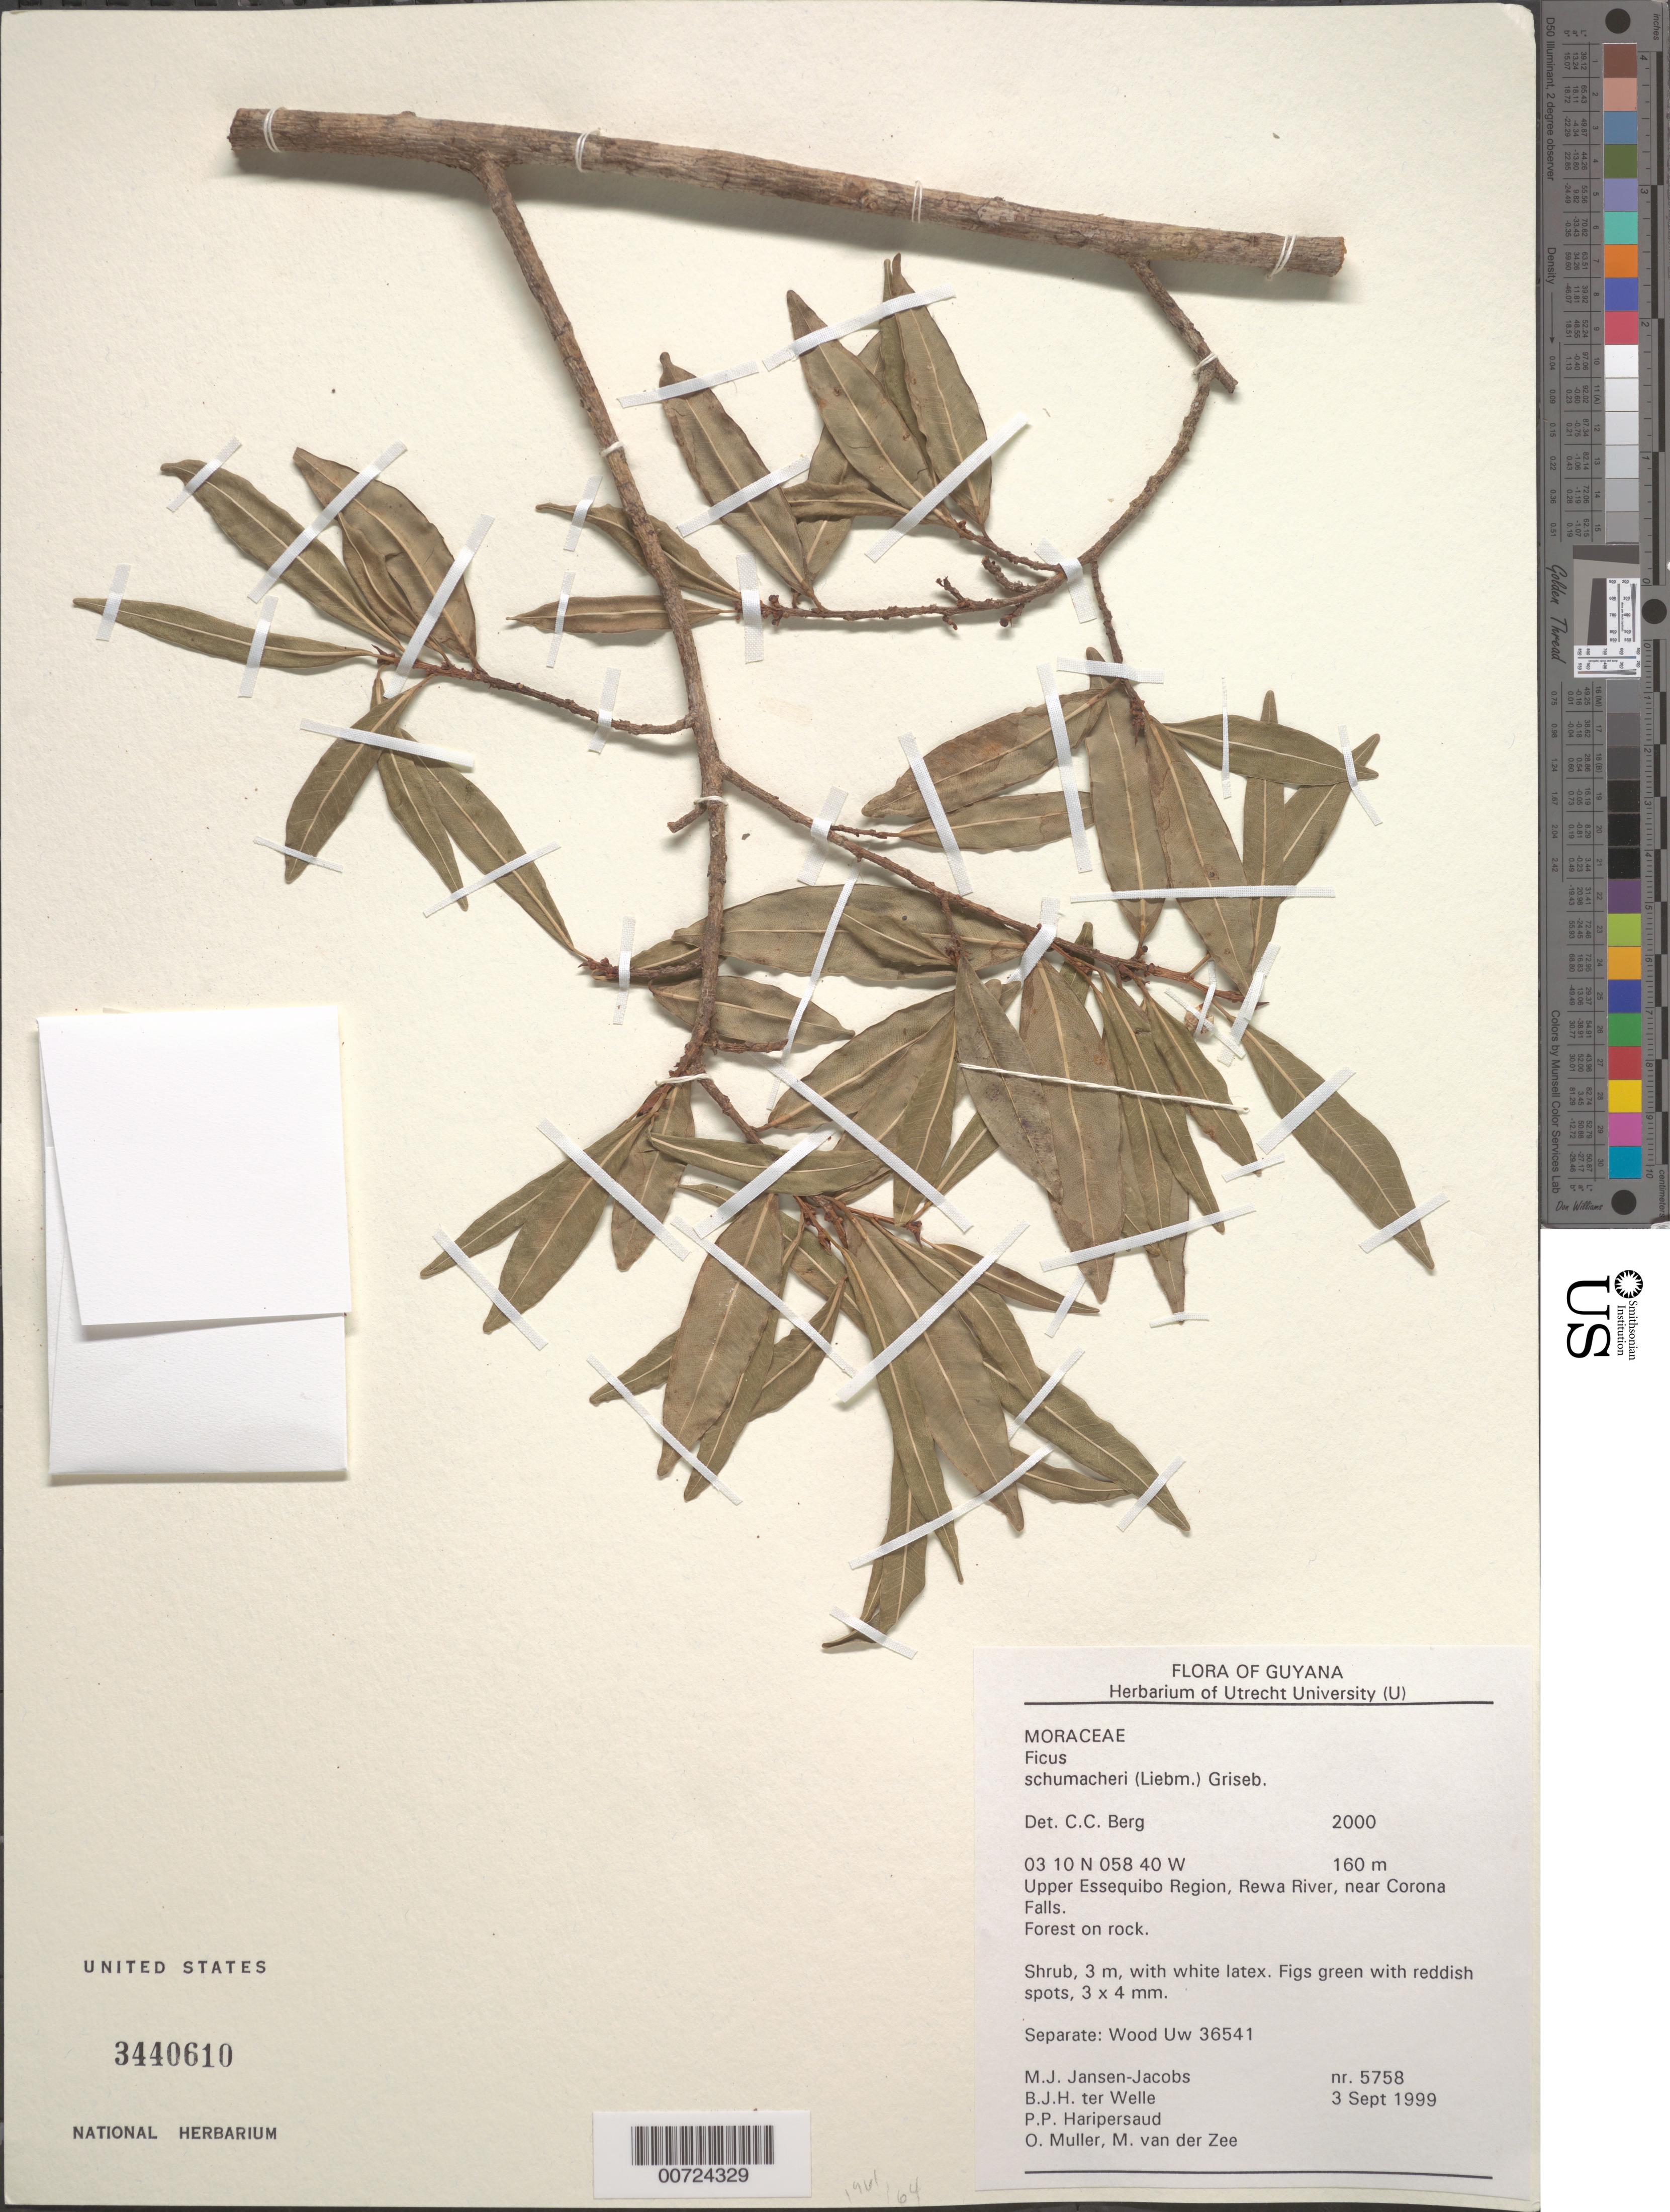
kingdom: Plantae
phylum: Tracheophyta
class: Magnoliopsida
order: Rosales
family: Moraceae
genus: Ficus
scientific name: Ficus schumacheri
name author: (Liebm.) Griseb.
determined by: Berg, C. C.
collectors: M. J. Jansen-Jacobs, B. Welle, P. Haripersaud, O. Muller & M. van der Zee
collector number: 5758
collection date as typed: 3-Sep-99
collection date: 1999-09-03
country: Guyana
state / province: U. Takutu-U. Essequibo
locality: Rewa River, near Corona Falls, Upper Essequibo Region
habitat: Forest on rock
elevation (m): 160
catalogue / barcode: US 3440610